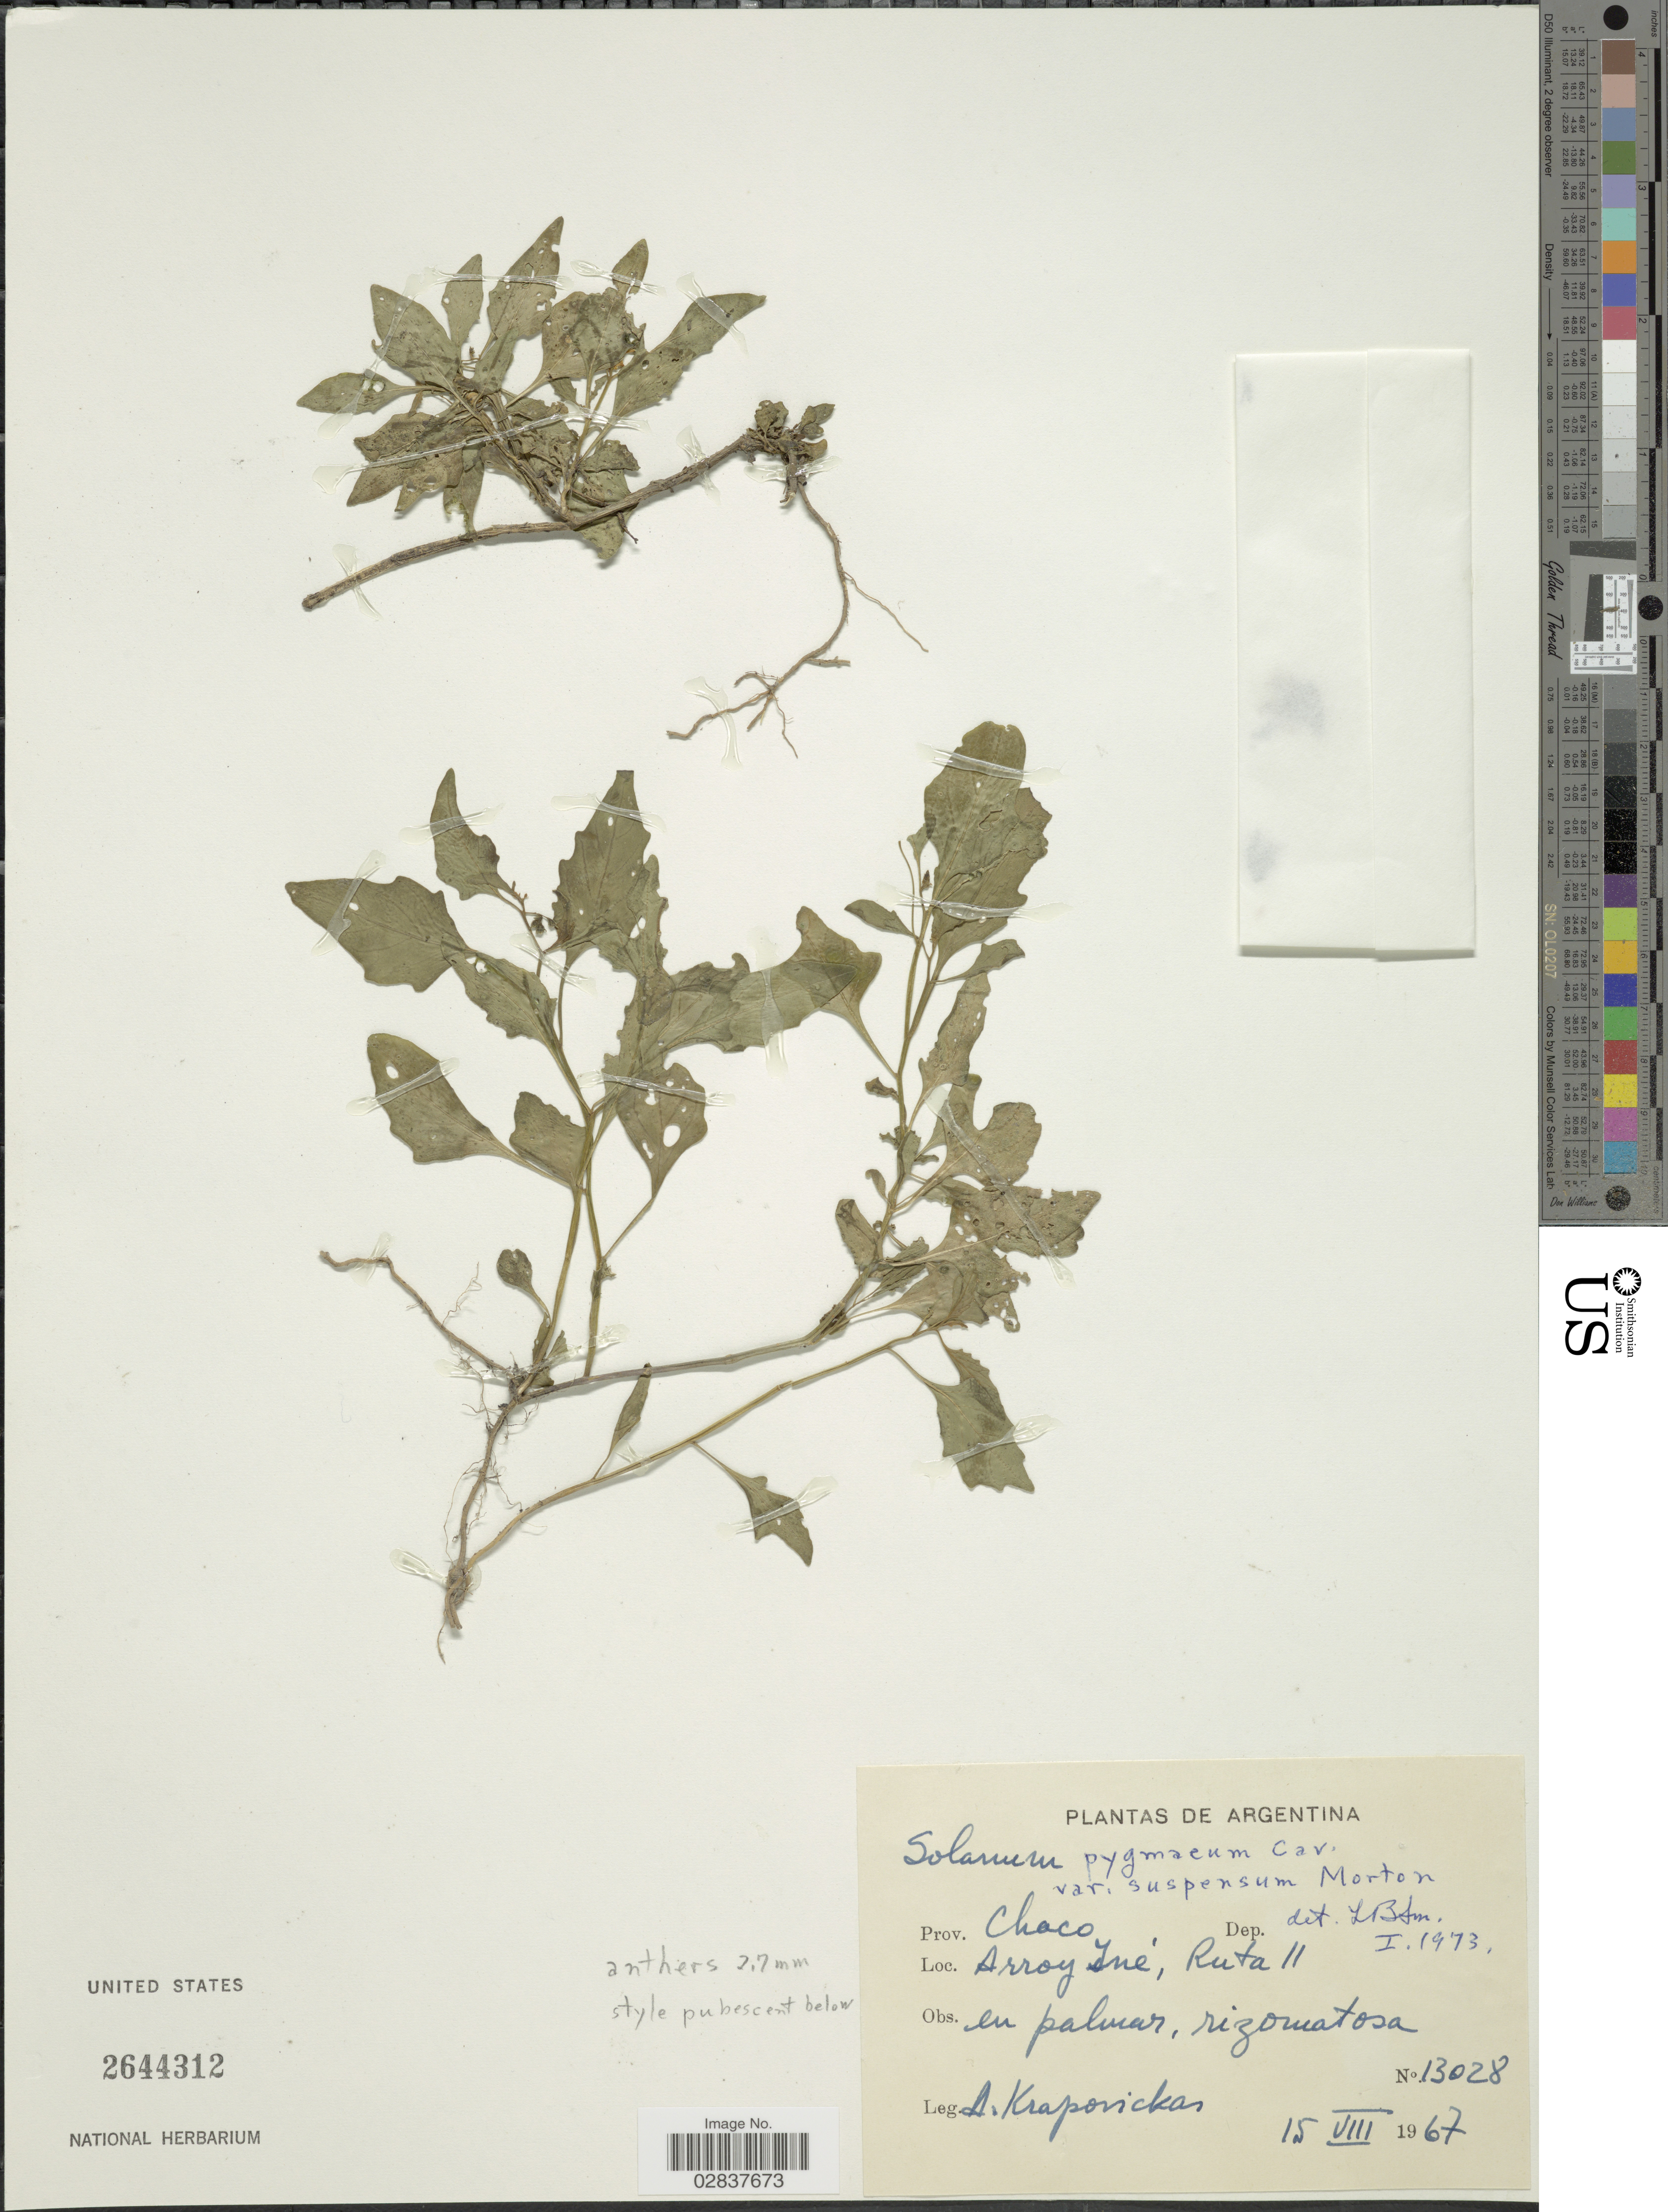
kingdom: Plantae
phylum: Tracheophyta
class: Magnoliopsida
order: Solanales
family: Solanaceae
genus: Solanum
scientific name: Solanum molestum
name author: Brandegee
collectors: A. Krapovickas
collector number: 13028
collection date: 1967-08-15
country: Argentina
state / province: Chaco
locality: Arroy Iné, Ruta 11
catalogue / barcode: US 2644312